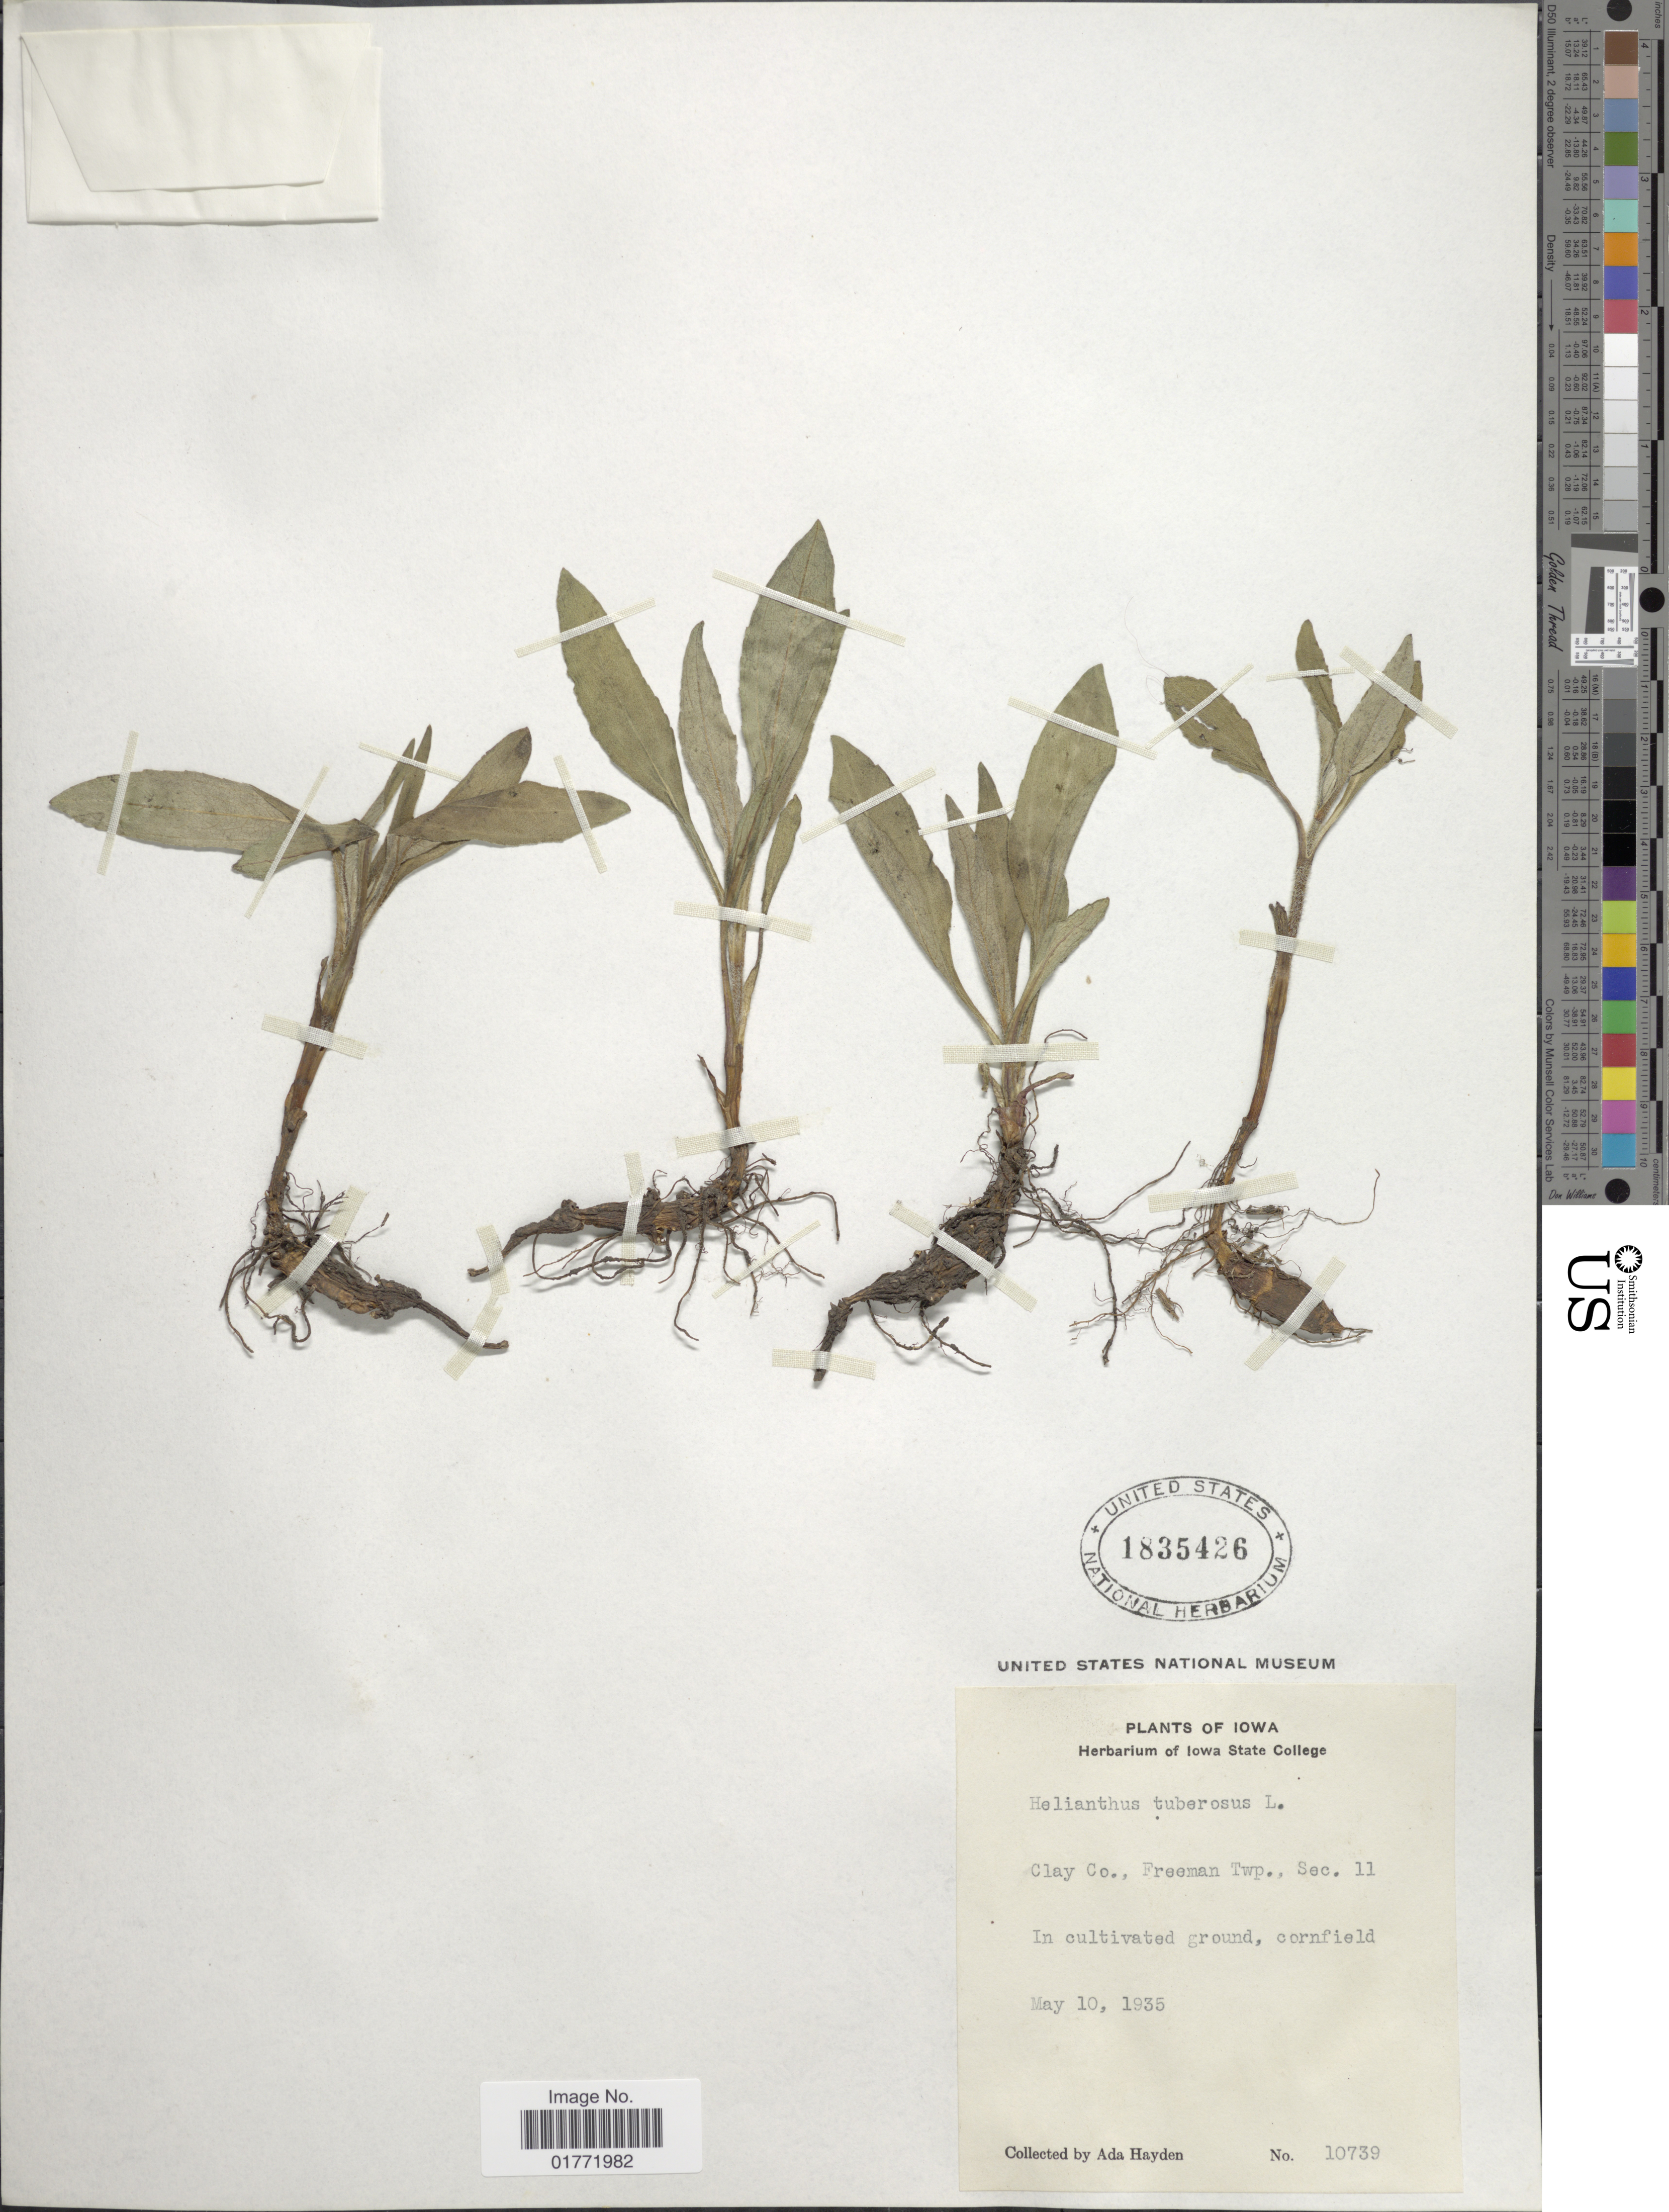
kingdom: Plantae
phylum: Tracheophyta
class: Magnoliopsida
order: Asterales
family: Asteraceae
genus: Helianthus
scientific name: Helianthus tuberosus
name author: L.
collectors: Ada Hayden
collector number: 10739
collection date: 1935-05-10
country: United States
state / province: Iowa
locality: Iowa. Clay Co., Freeman Twp., Sec. 11.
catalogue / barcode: US 1835426